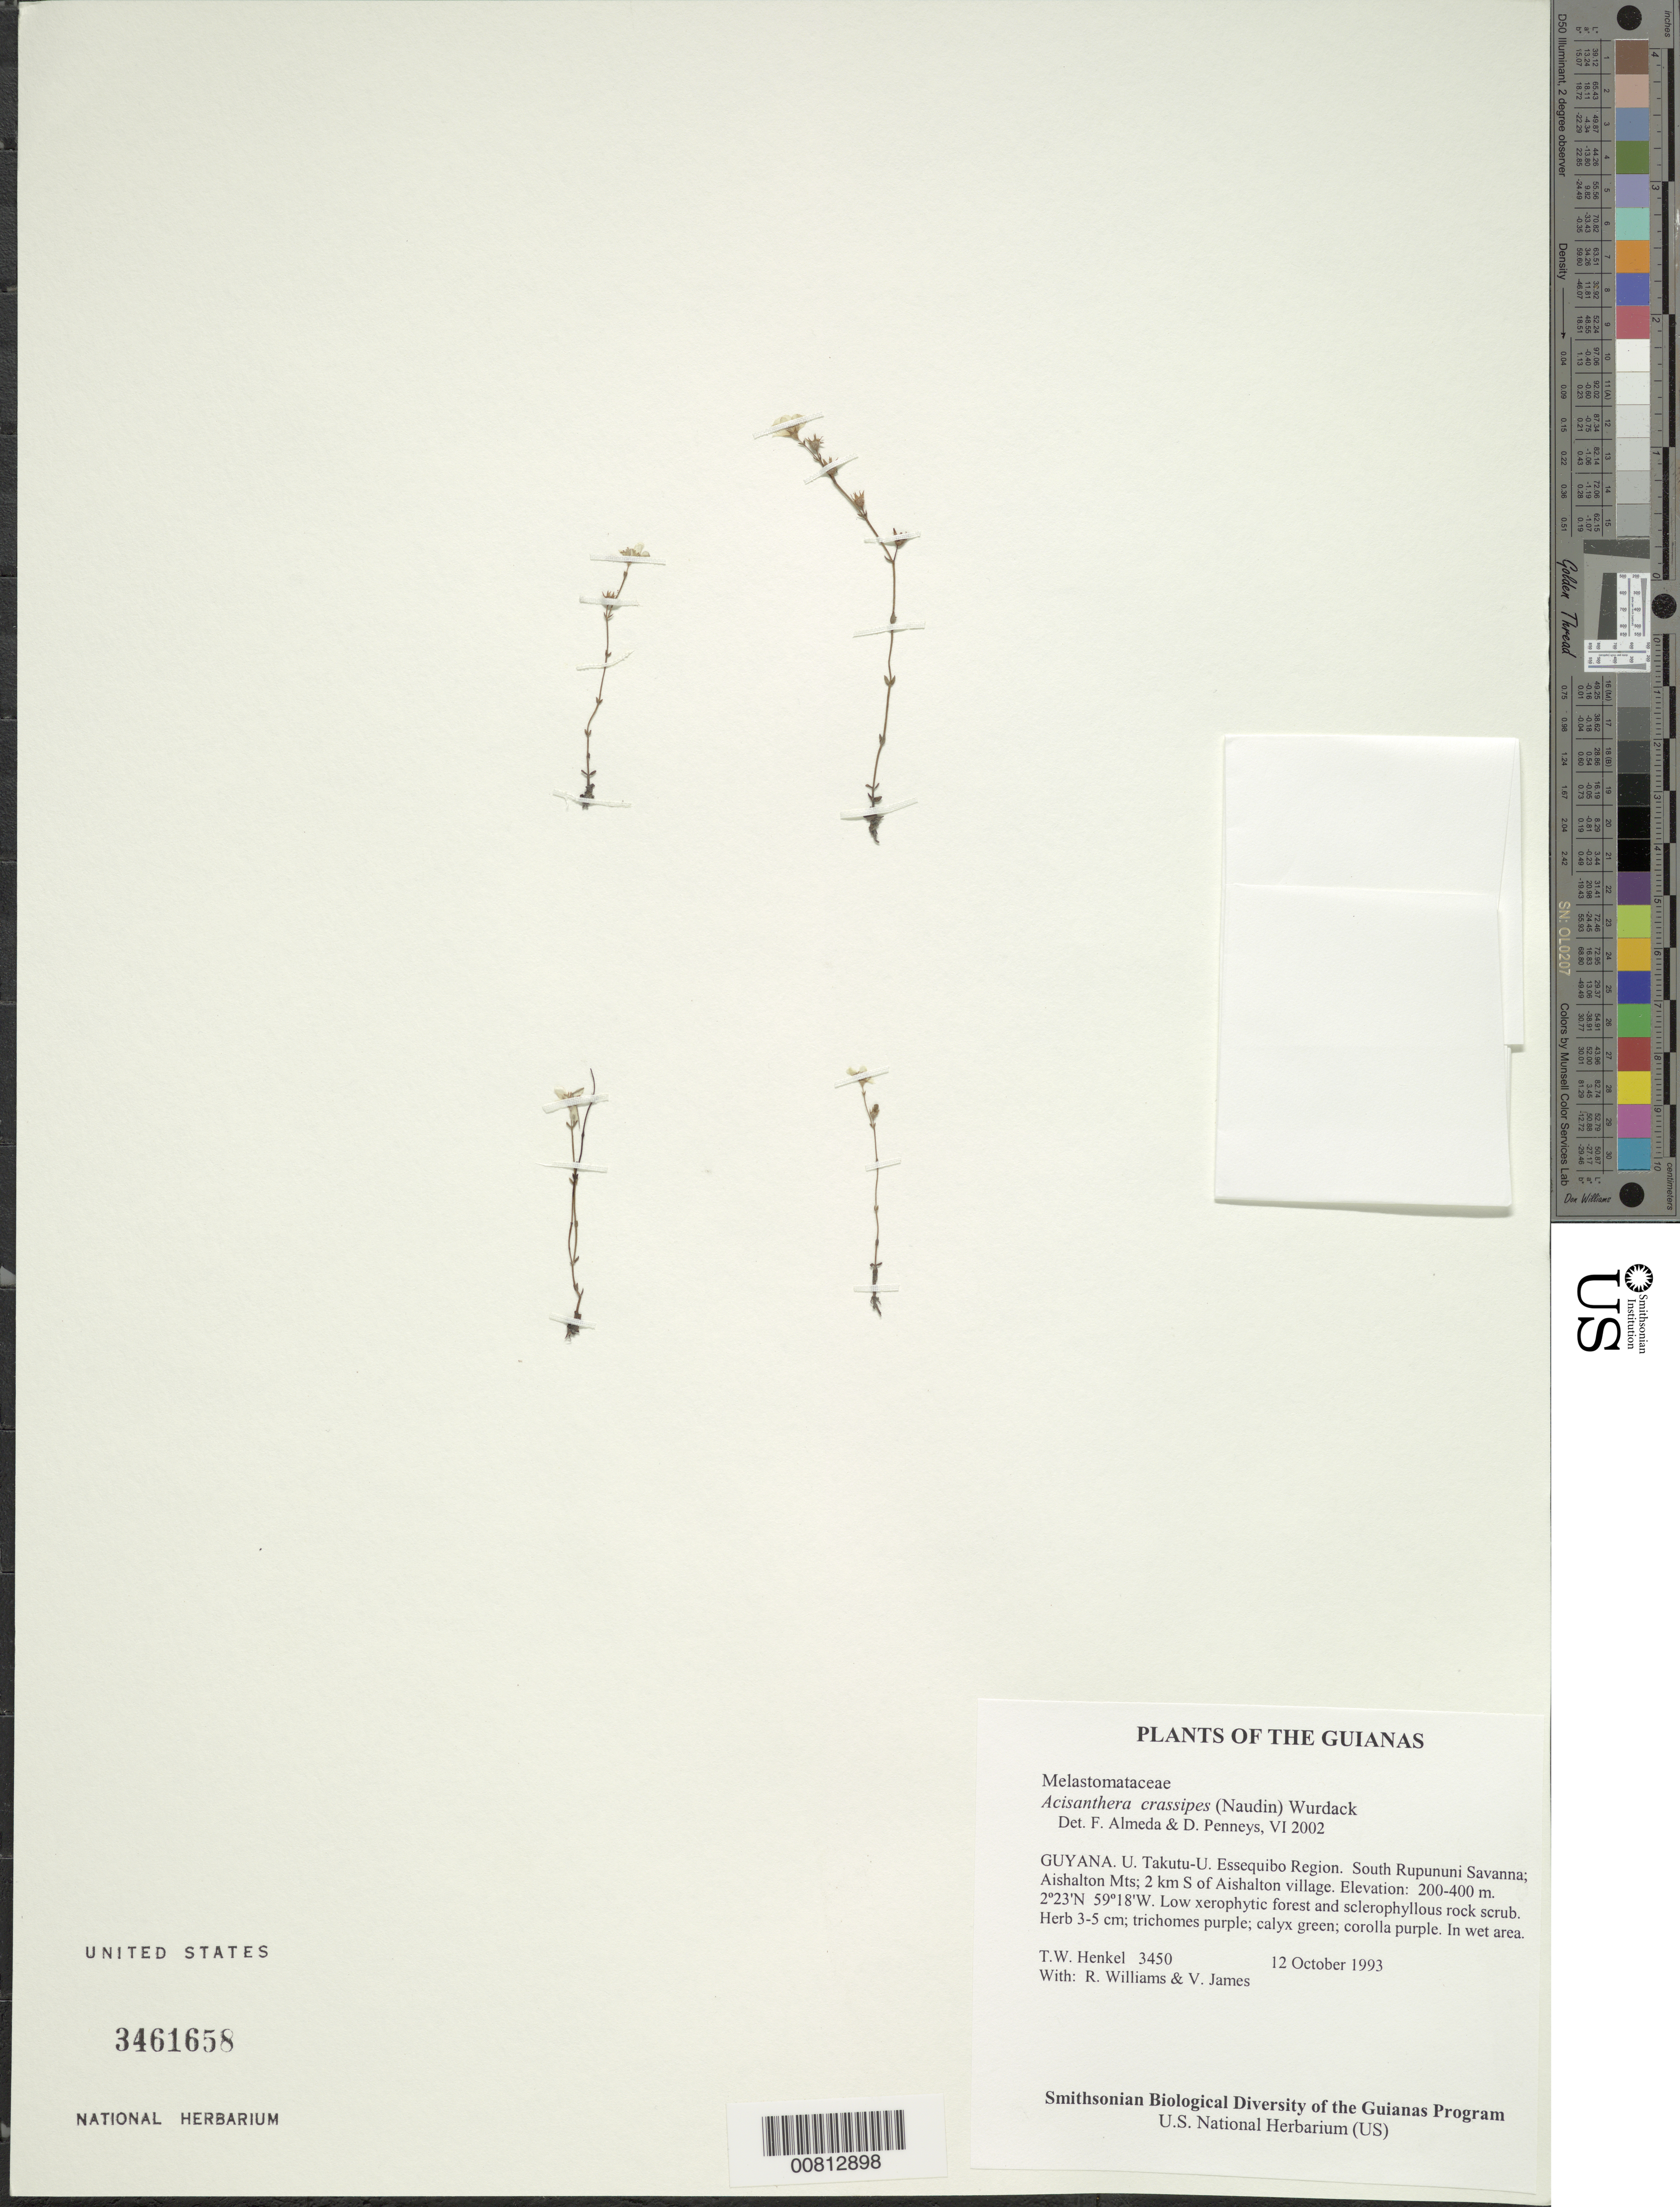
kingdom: Plantae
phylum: Tracheophyta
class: Magnoliopsida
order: Myrtales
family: Melastomataceae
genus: Noterophila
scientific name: Noterophila crassipes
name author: (Naudin) Kriebel & M.J. Rocha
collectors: T. Henkel, R. Williams & V. James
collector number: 3450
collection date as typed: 12 October 1993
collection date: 1993-10-12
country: Guyana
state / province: U. Takutu-U. Essequibo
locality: South Rupununi Savanna; Aishalton Mts; 2 km S of Aishalton village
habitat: Low xerophytic forest and sclerophyllous rock scrub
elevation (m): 200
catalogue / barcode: US 3461658